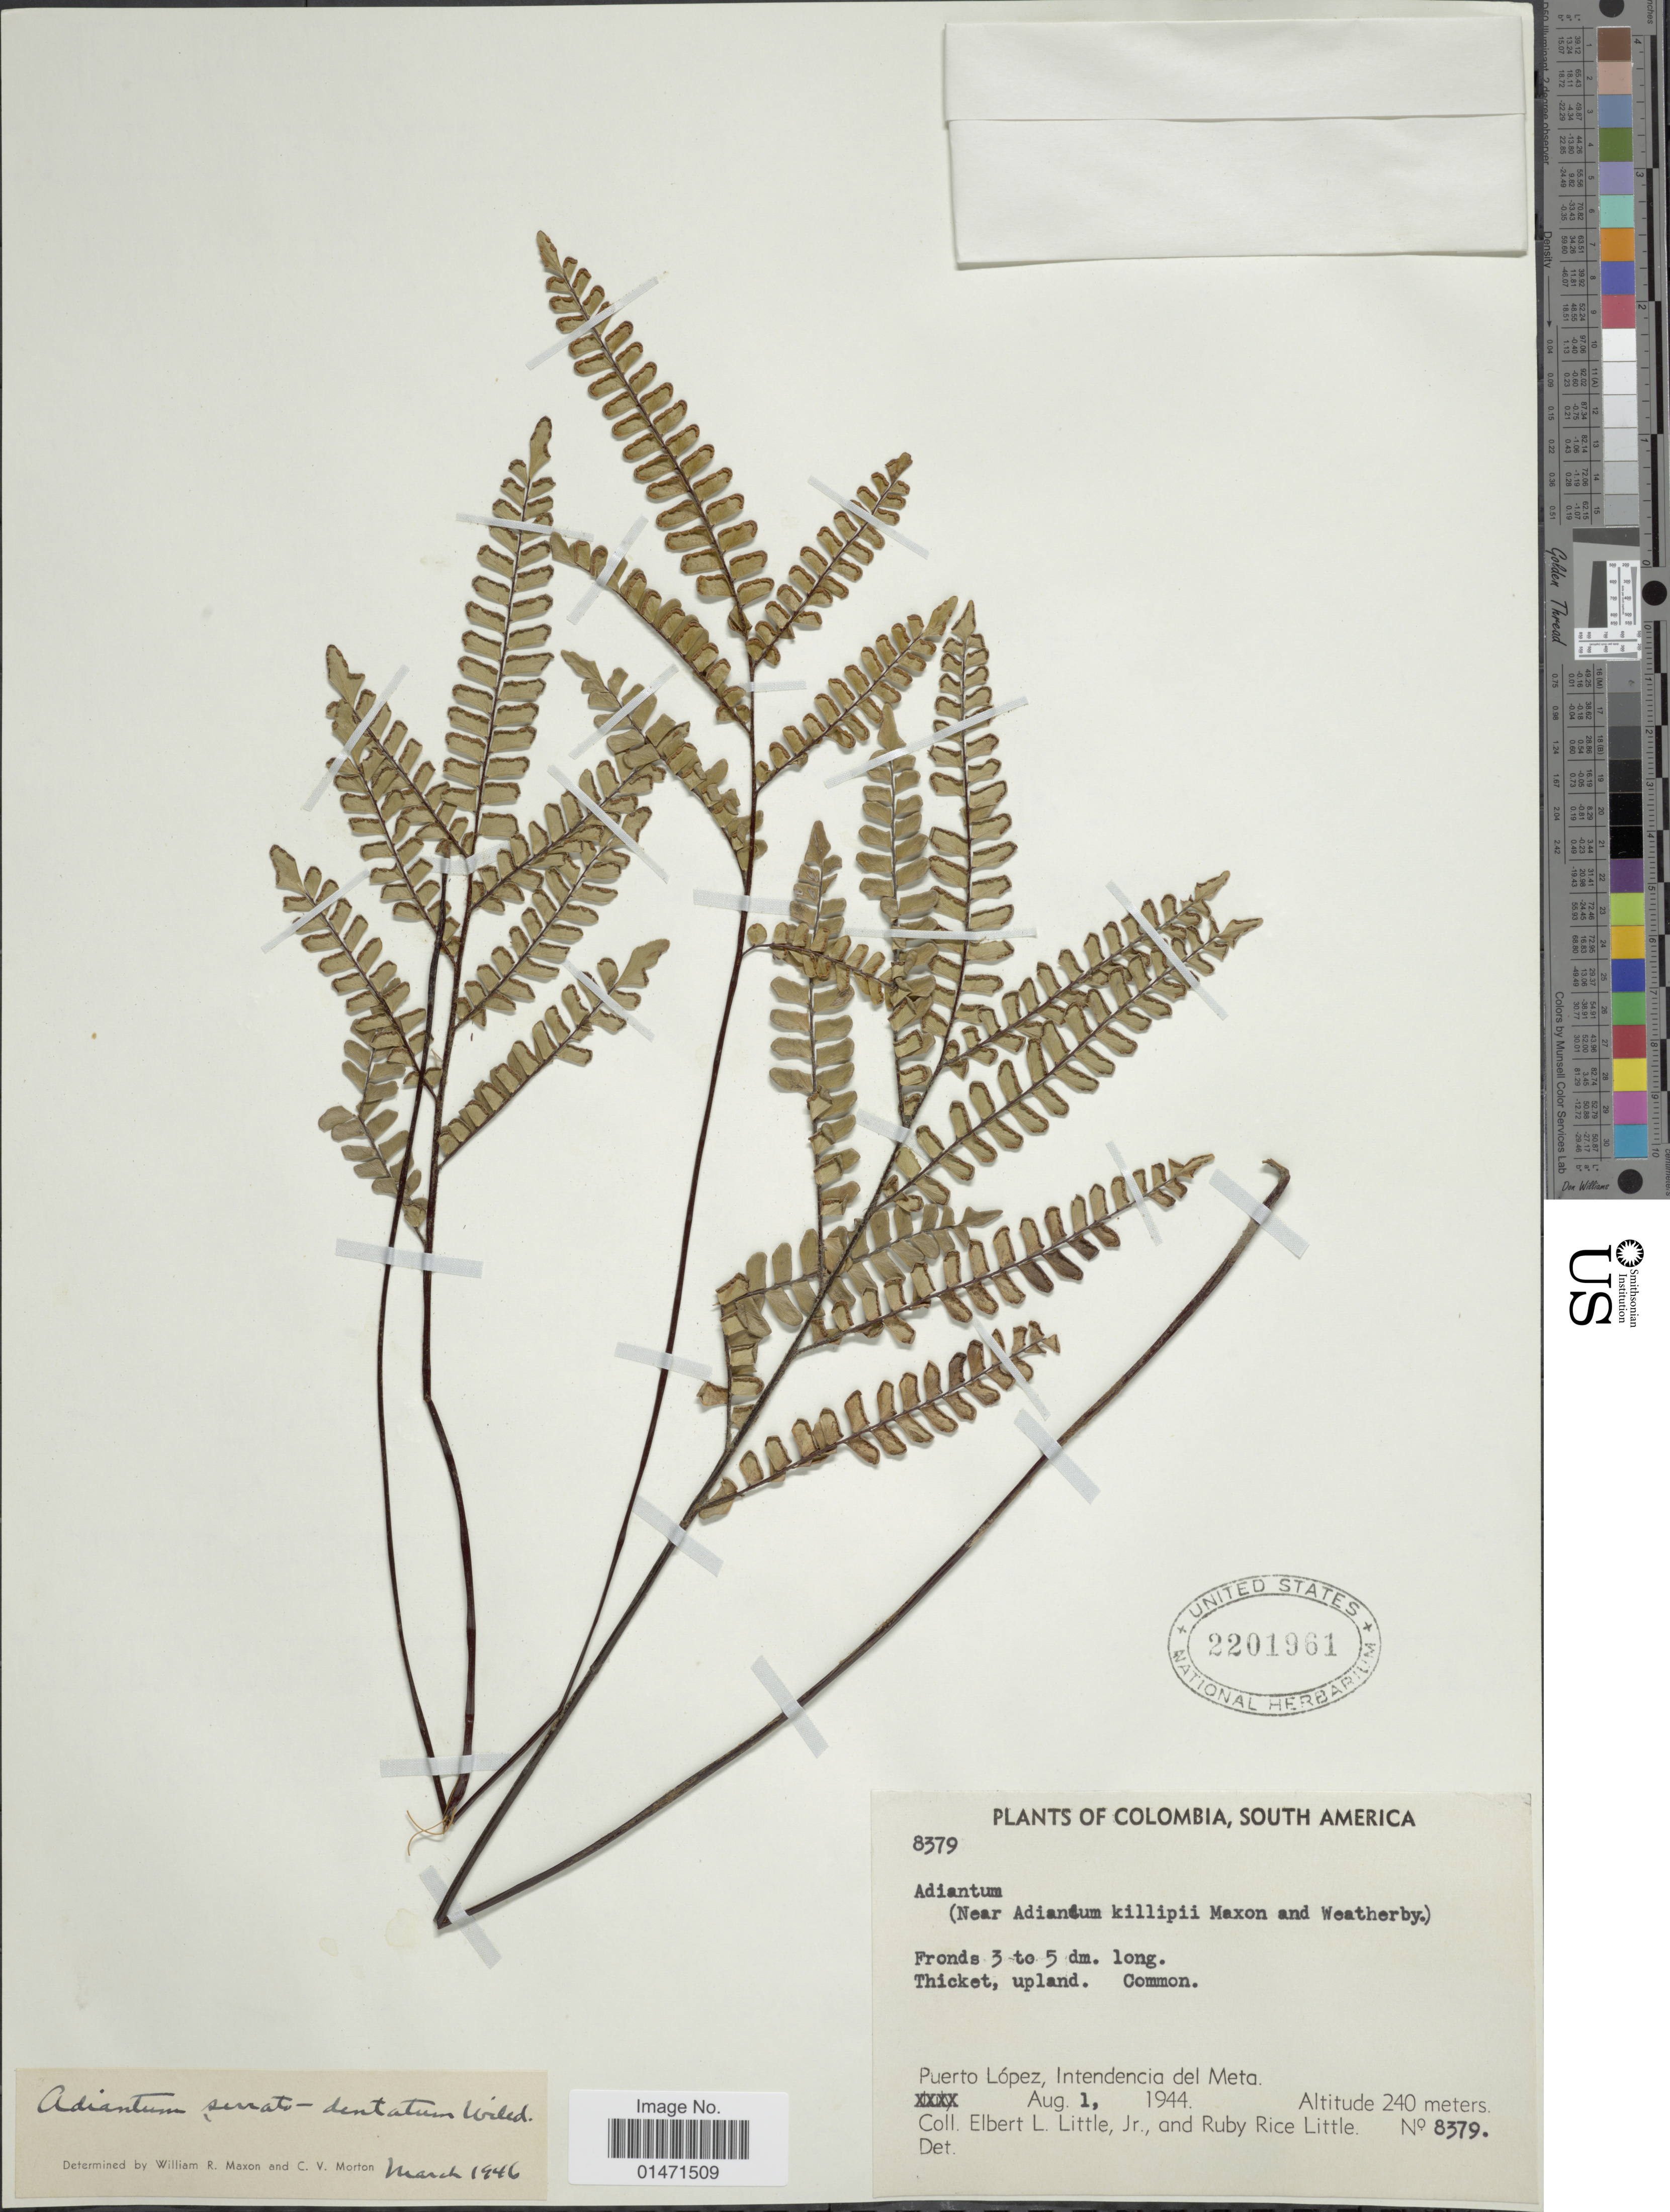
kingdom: Plantae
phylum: Tracheophyta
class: Polypodiopsida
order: Polypodiales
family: Pteridaceae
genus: Adiantum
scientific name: Adiantum serratodentatum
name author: Humb. & Bonpl. ex Willd.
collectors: E. L. Little & R. R. Little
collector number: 8379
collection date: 1944-08-01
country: Colombia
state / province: Meta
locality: Puerto López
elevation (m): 240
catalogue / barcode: US 2201961